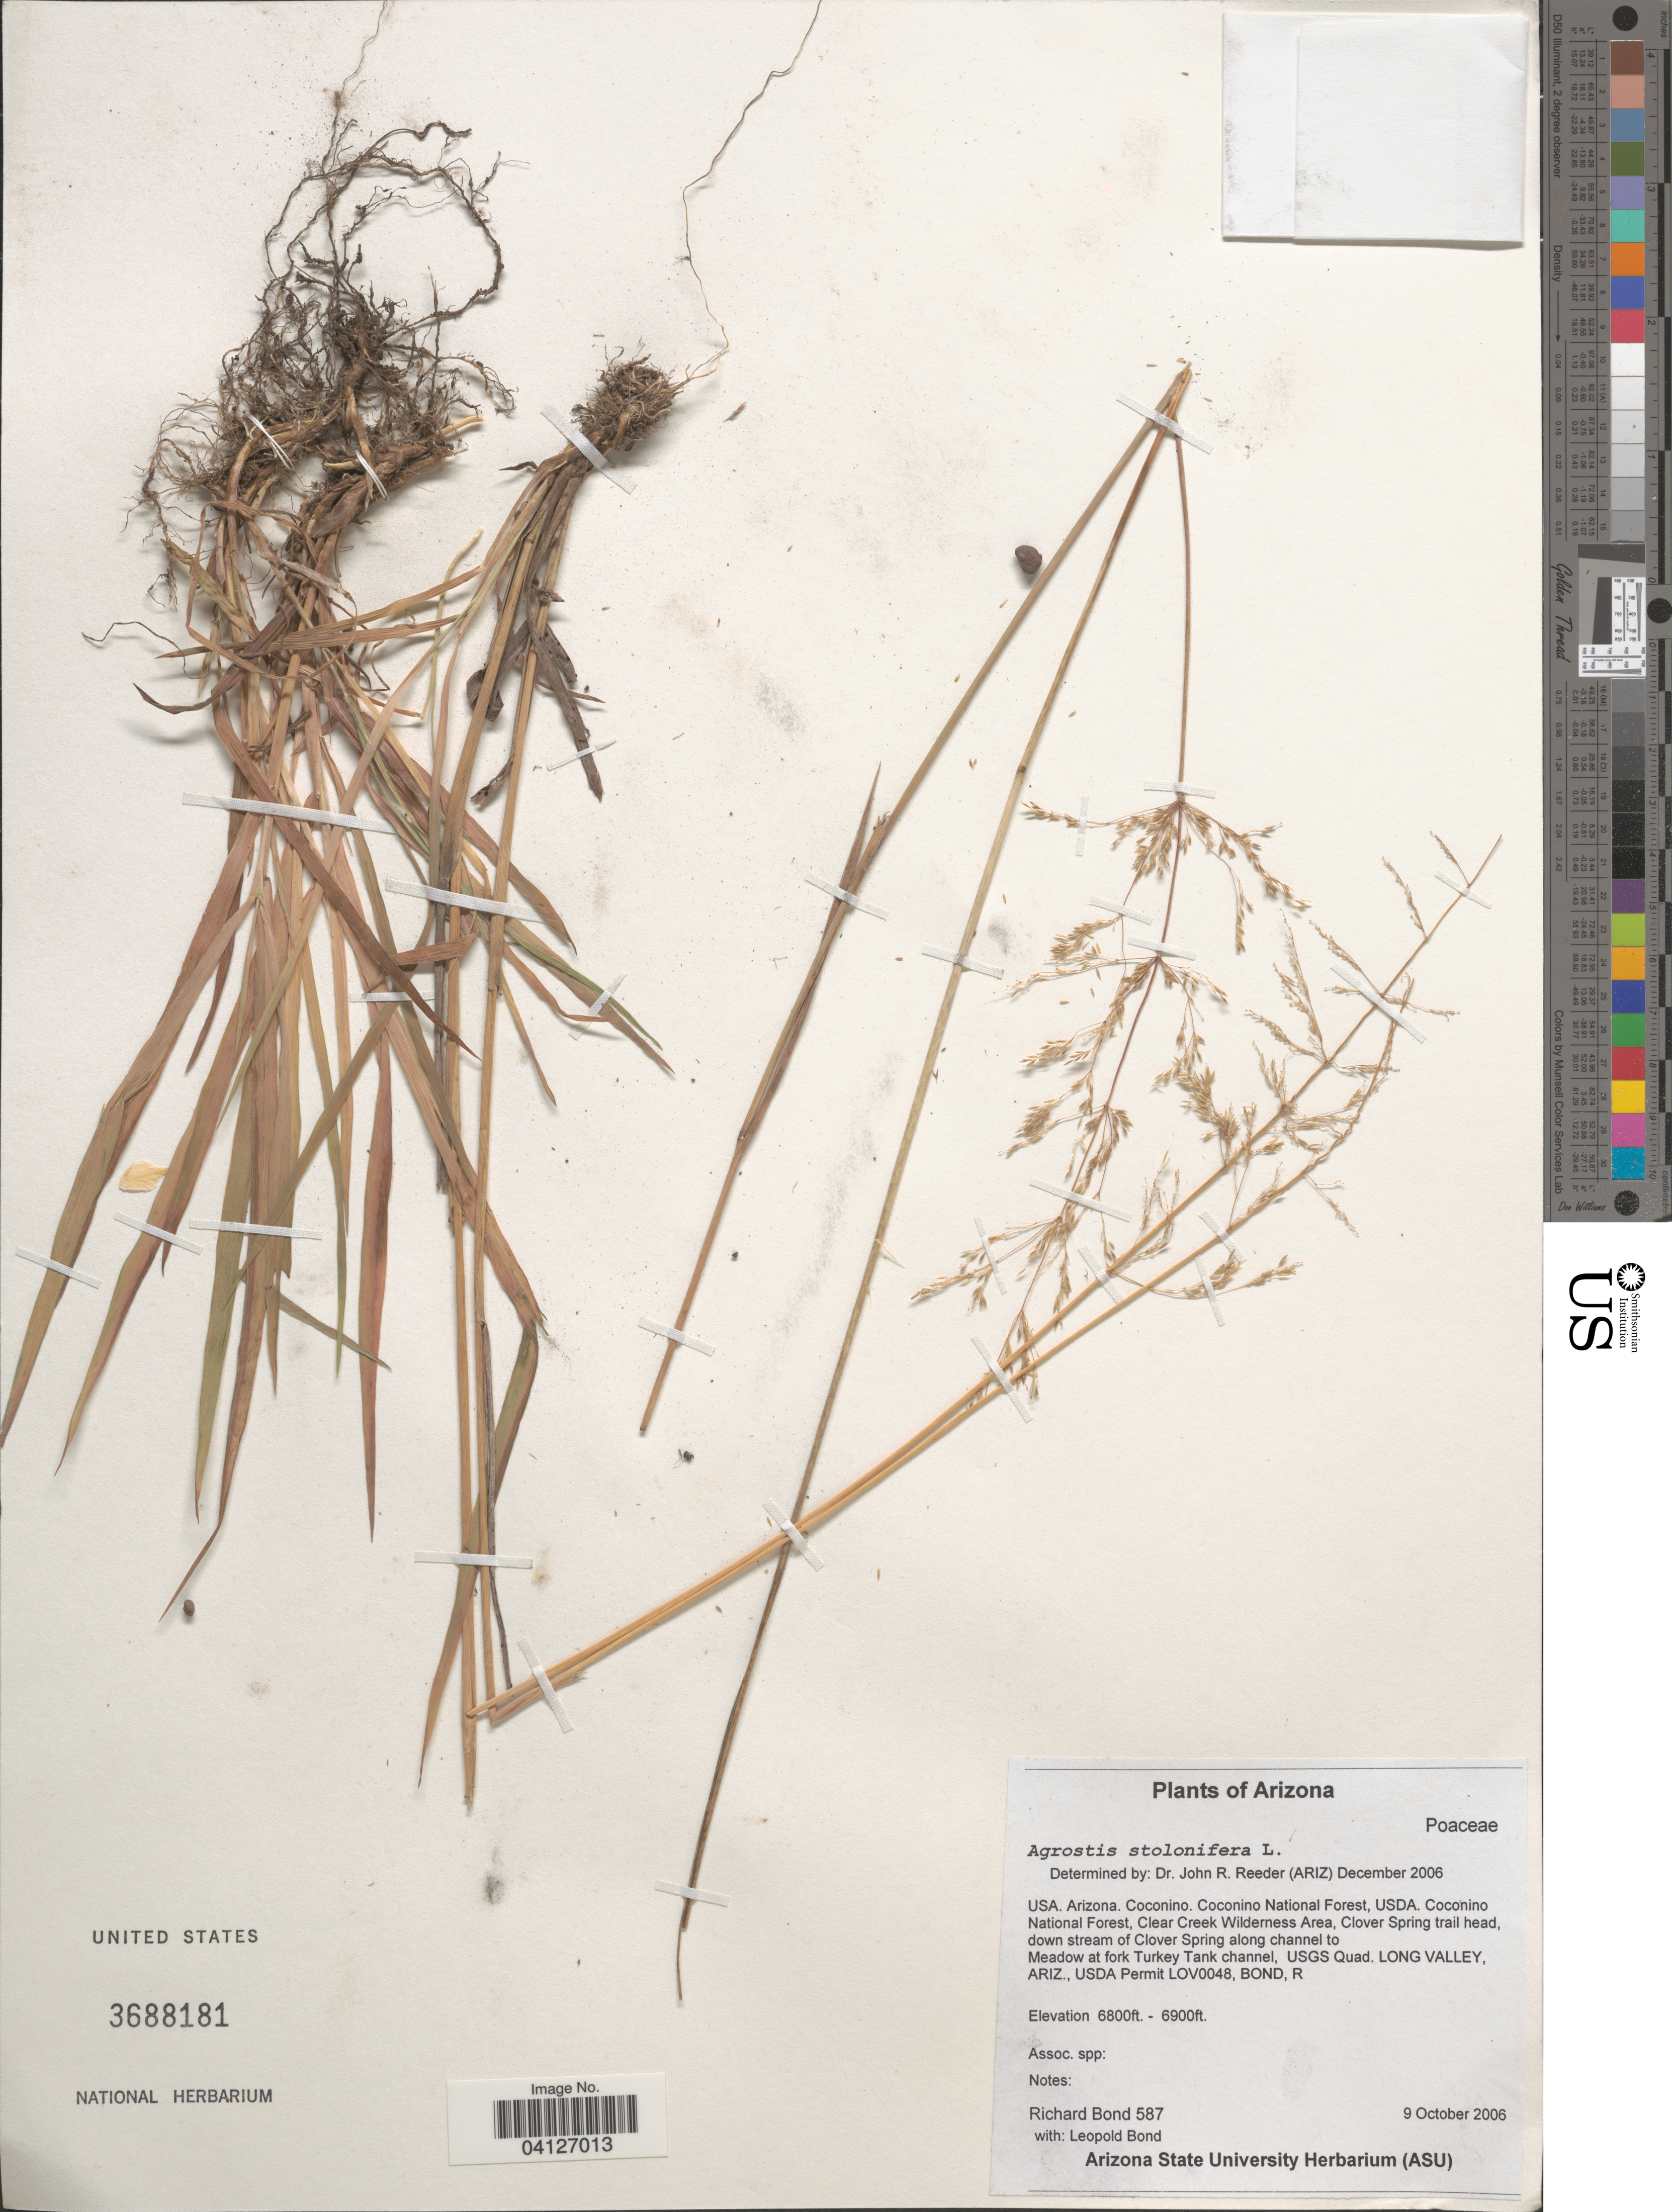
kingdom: Plantae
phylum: Tracheophyta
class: Liliopsida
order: Poales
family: Poaceae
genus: Agrostis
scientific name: Agrostis stolonifera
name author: L.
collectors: R. Bond & L. Bond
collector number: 587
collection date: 2006-10-09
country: United States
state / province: Arizona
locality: Coconino. Coconino National Forest, USDA. Coconino National Forest, Clear Creek Wilderness Area, Clover Spring trail head, down stream of Clover Spring along channel to Meadow at fork Turkey channel, USGS Quad. Long Valley, USDA Permit LOV0048, Bond, R.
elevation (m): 2073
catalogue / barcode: US 3688181